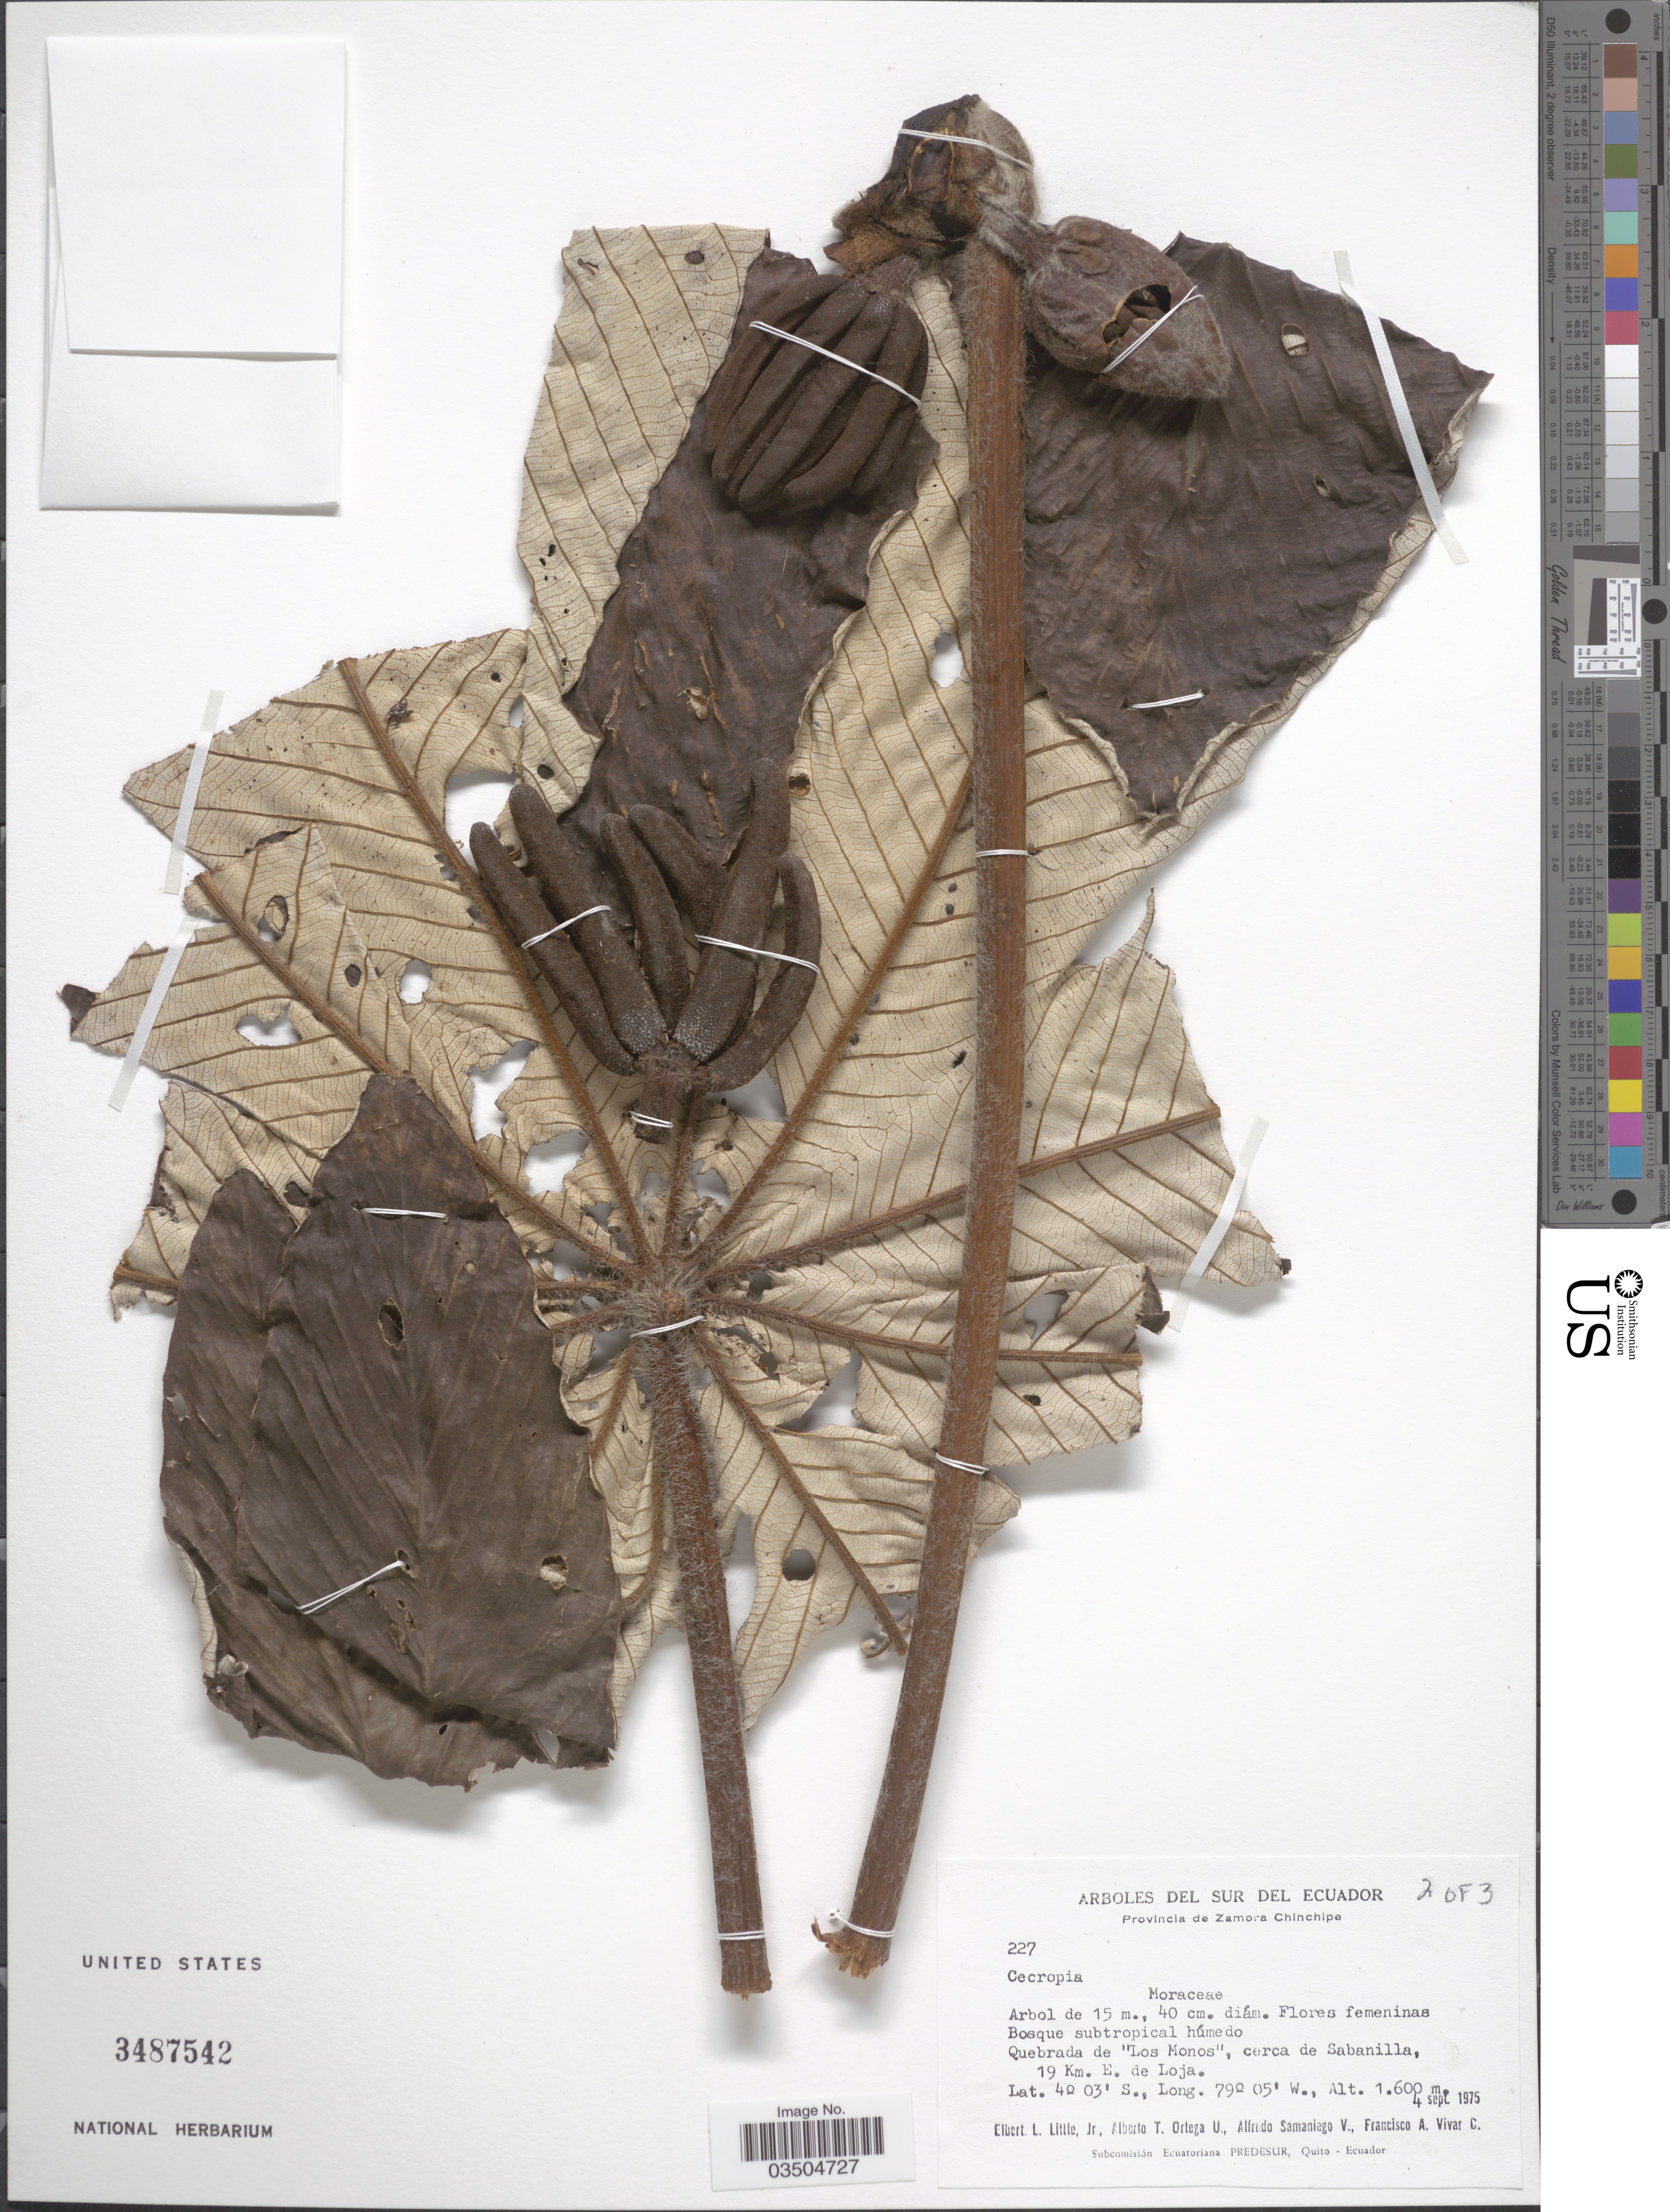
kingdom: Plantae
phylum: Tracheophyta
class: Magnoliopsida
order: Rosales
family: Urticaceae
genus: Cecropia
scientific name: Cecropia sp.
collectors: E. L. Little, A. T. Ortega U., A. V. Samaniego & F. A. Vivar C.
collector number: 227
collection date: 1975-09-04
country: Ecuador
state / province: Zamora-Chinchipe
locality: Del Sur Del Ecuador. Provincia de Zamora Chinchipe. Quebrada de "Los Monos", cerca de Sabanilla, 19 Km. E. de Loja.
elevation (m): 1600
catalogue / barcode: US 3487542